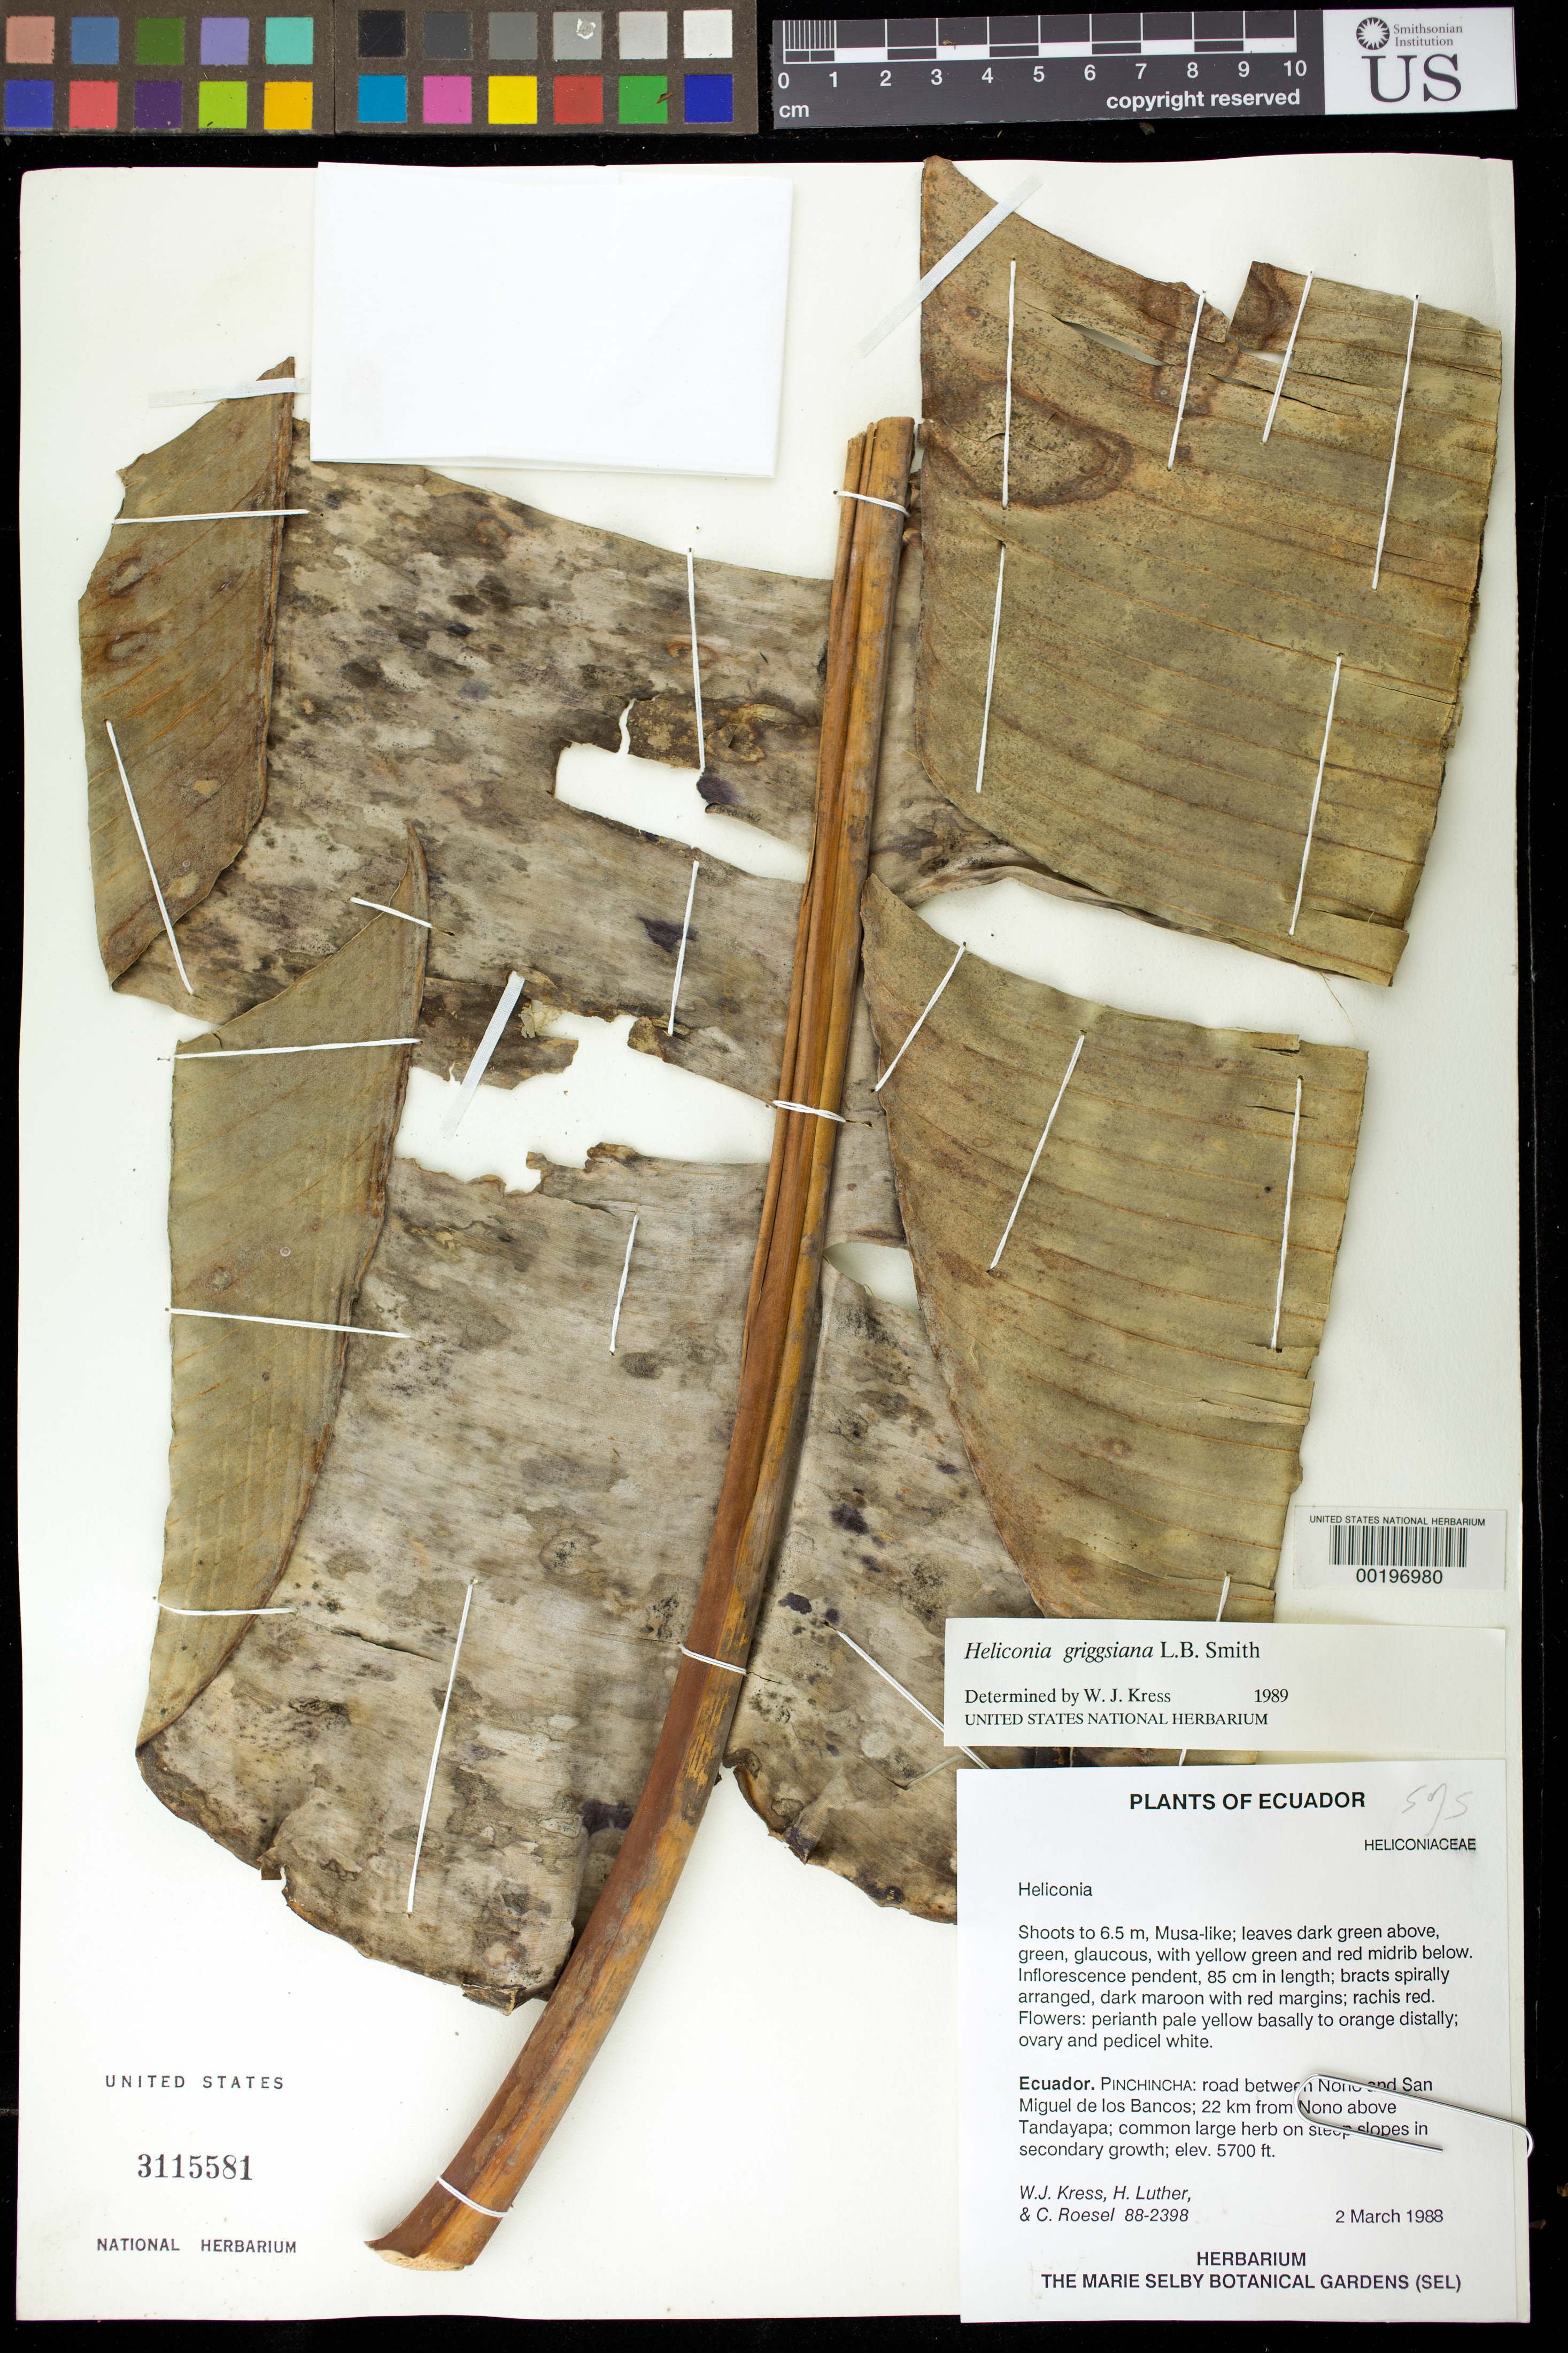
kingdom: Plantae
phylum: Tracheophyta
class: Liliopsida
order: Zingiberales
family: Heliconiaceae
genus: Heliconia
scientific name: Heliconia griggsiana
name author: L.B. Sm.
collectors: W. J. Kress, Harry E. Luther & C. S. Roesel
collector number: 88-2398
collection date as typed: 02 Mar 1988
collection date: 1988-03-02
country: Ecuador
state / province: Pichincha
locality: Road between nono and Sal Miguel de los Bancos, 22 km from nono above tandayapa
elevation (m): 1737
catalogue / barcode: US 3115581